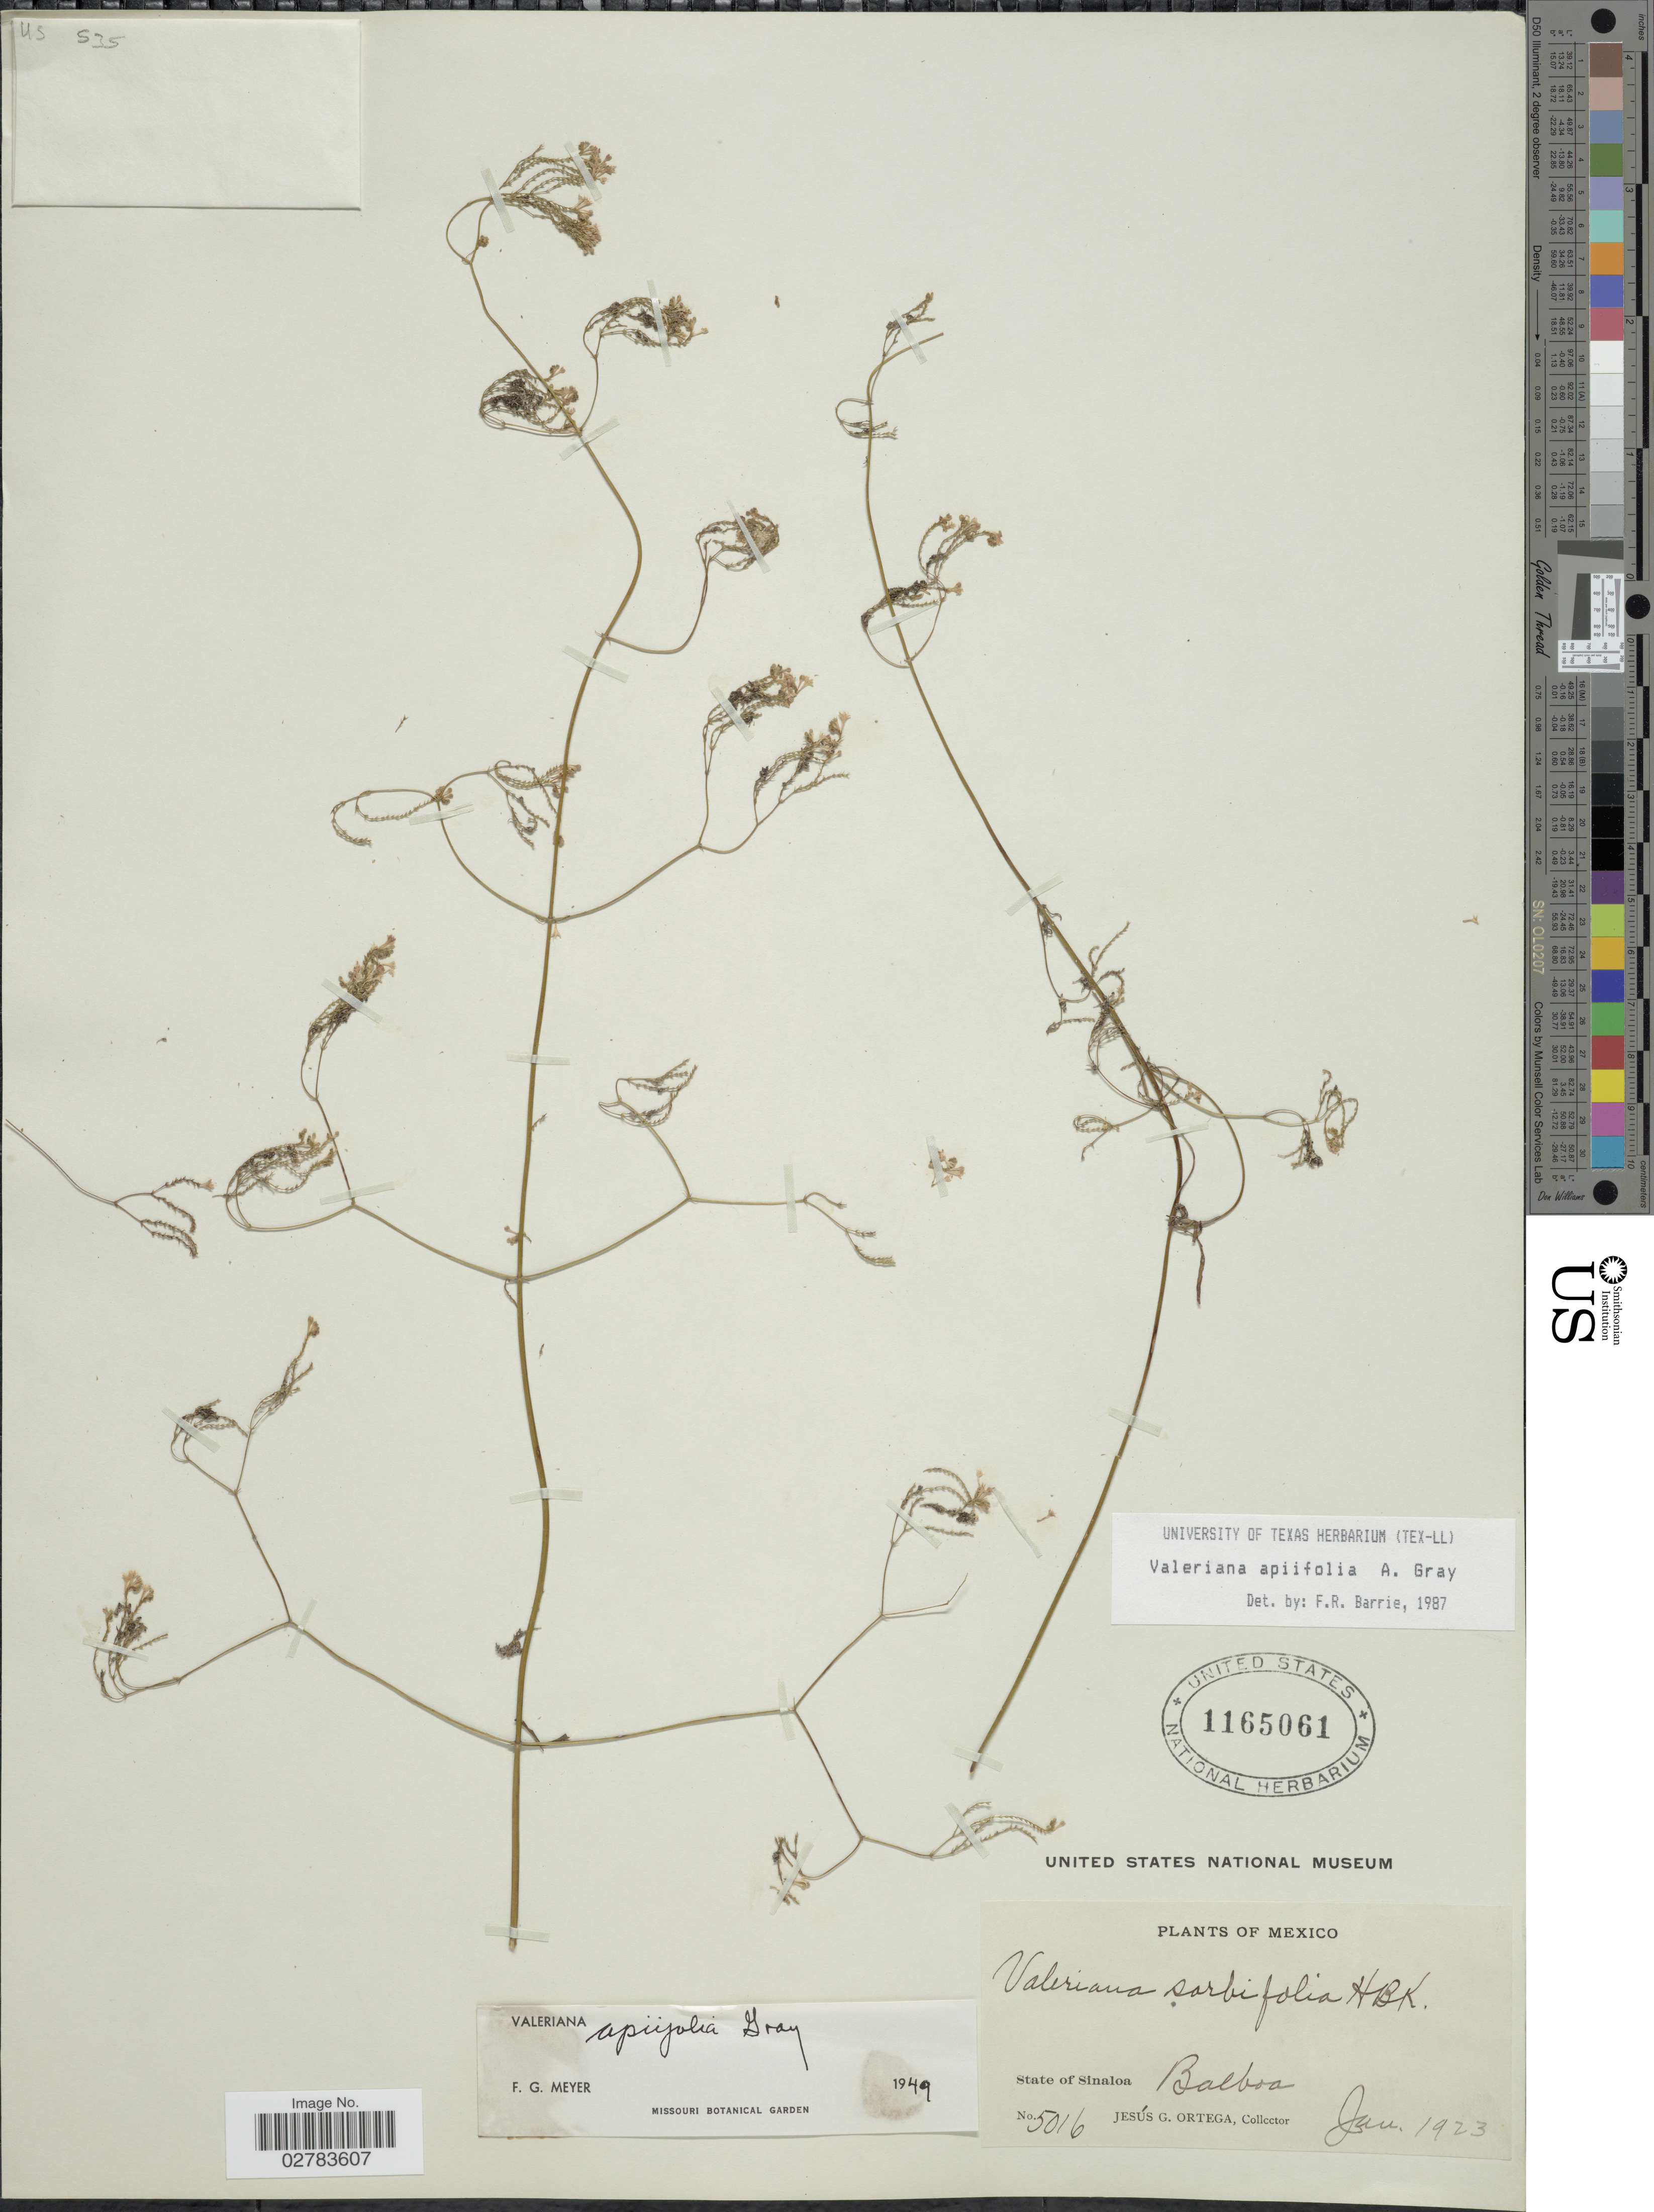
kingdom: Plantae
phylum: Tracheophyta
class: Magnoliopsida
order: Dipsacales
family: Caprifoliaceae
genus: Valeriana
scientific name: Valeriana apiifolia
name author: A. Gray ex S. Watson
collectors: J. Ortega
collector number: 5016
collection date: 1923-01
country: Mexico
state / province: Sinaloa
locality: Balboa.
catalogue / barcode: US 1165061